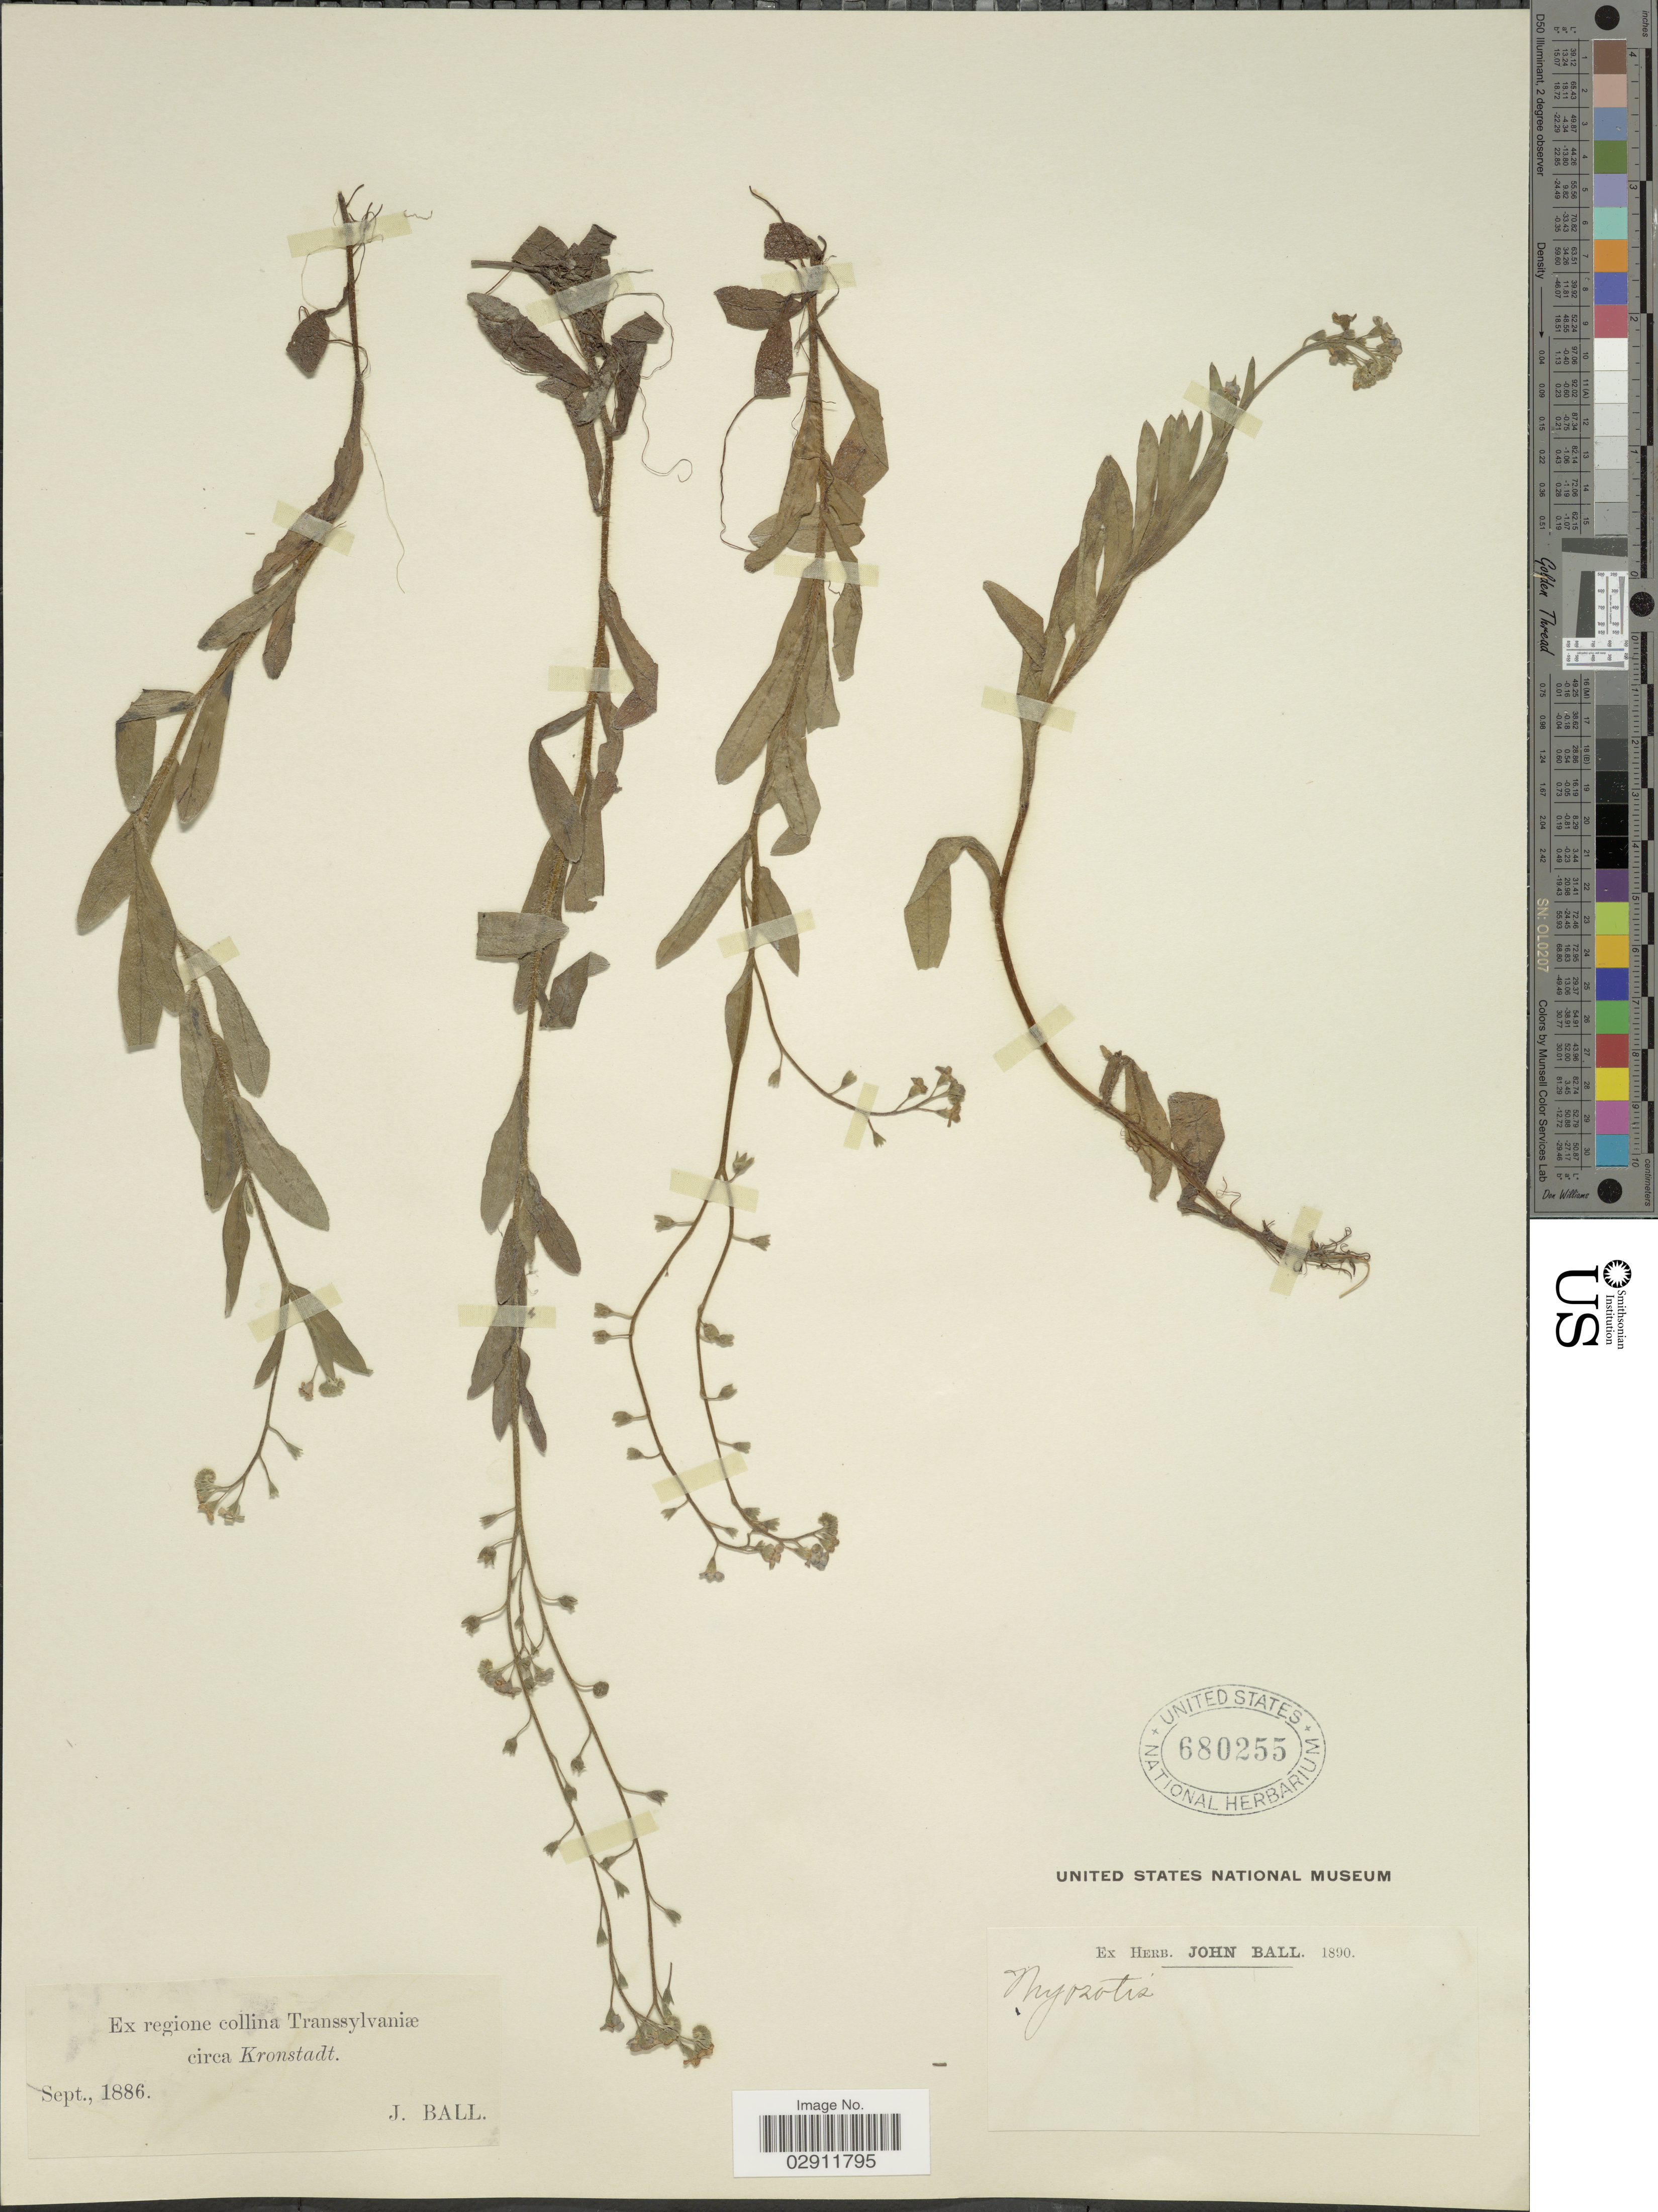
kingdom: Plantae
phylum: Tracheophyta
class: Magnoliopsida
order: Boraginales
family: Boraginaceae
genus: Myosotis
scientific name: Myosotis sp.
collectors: J. Ball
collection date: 1886-09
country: Romania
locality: Transsylvaniæ circa Kronstadt.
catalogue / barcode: US 680255